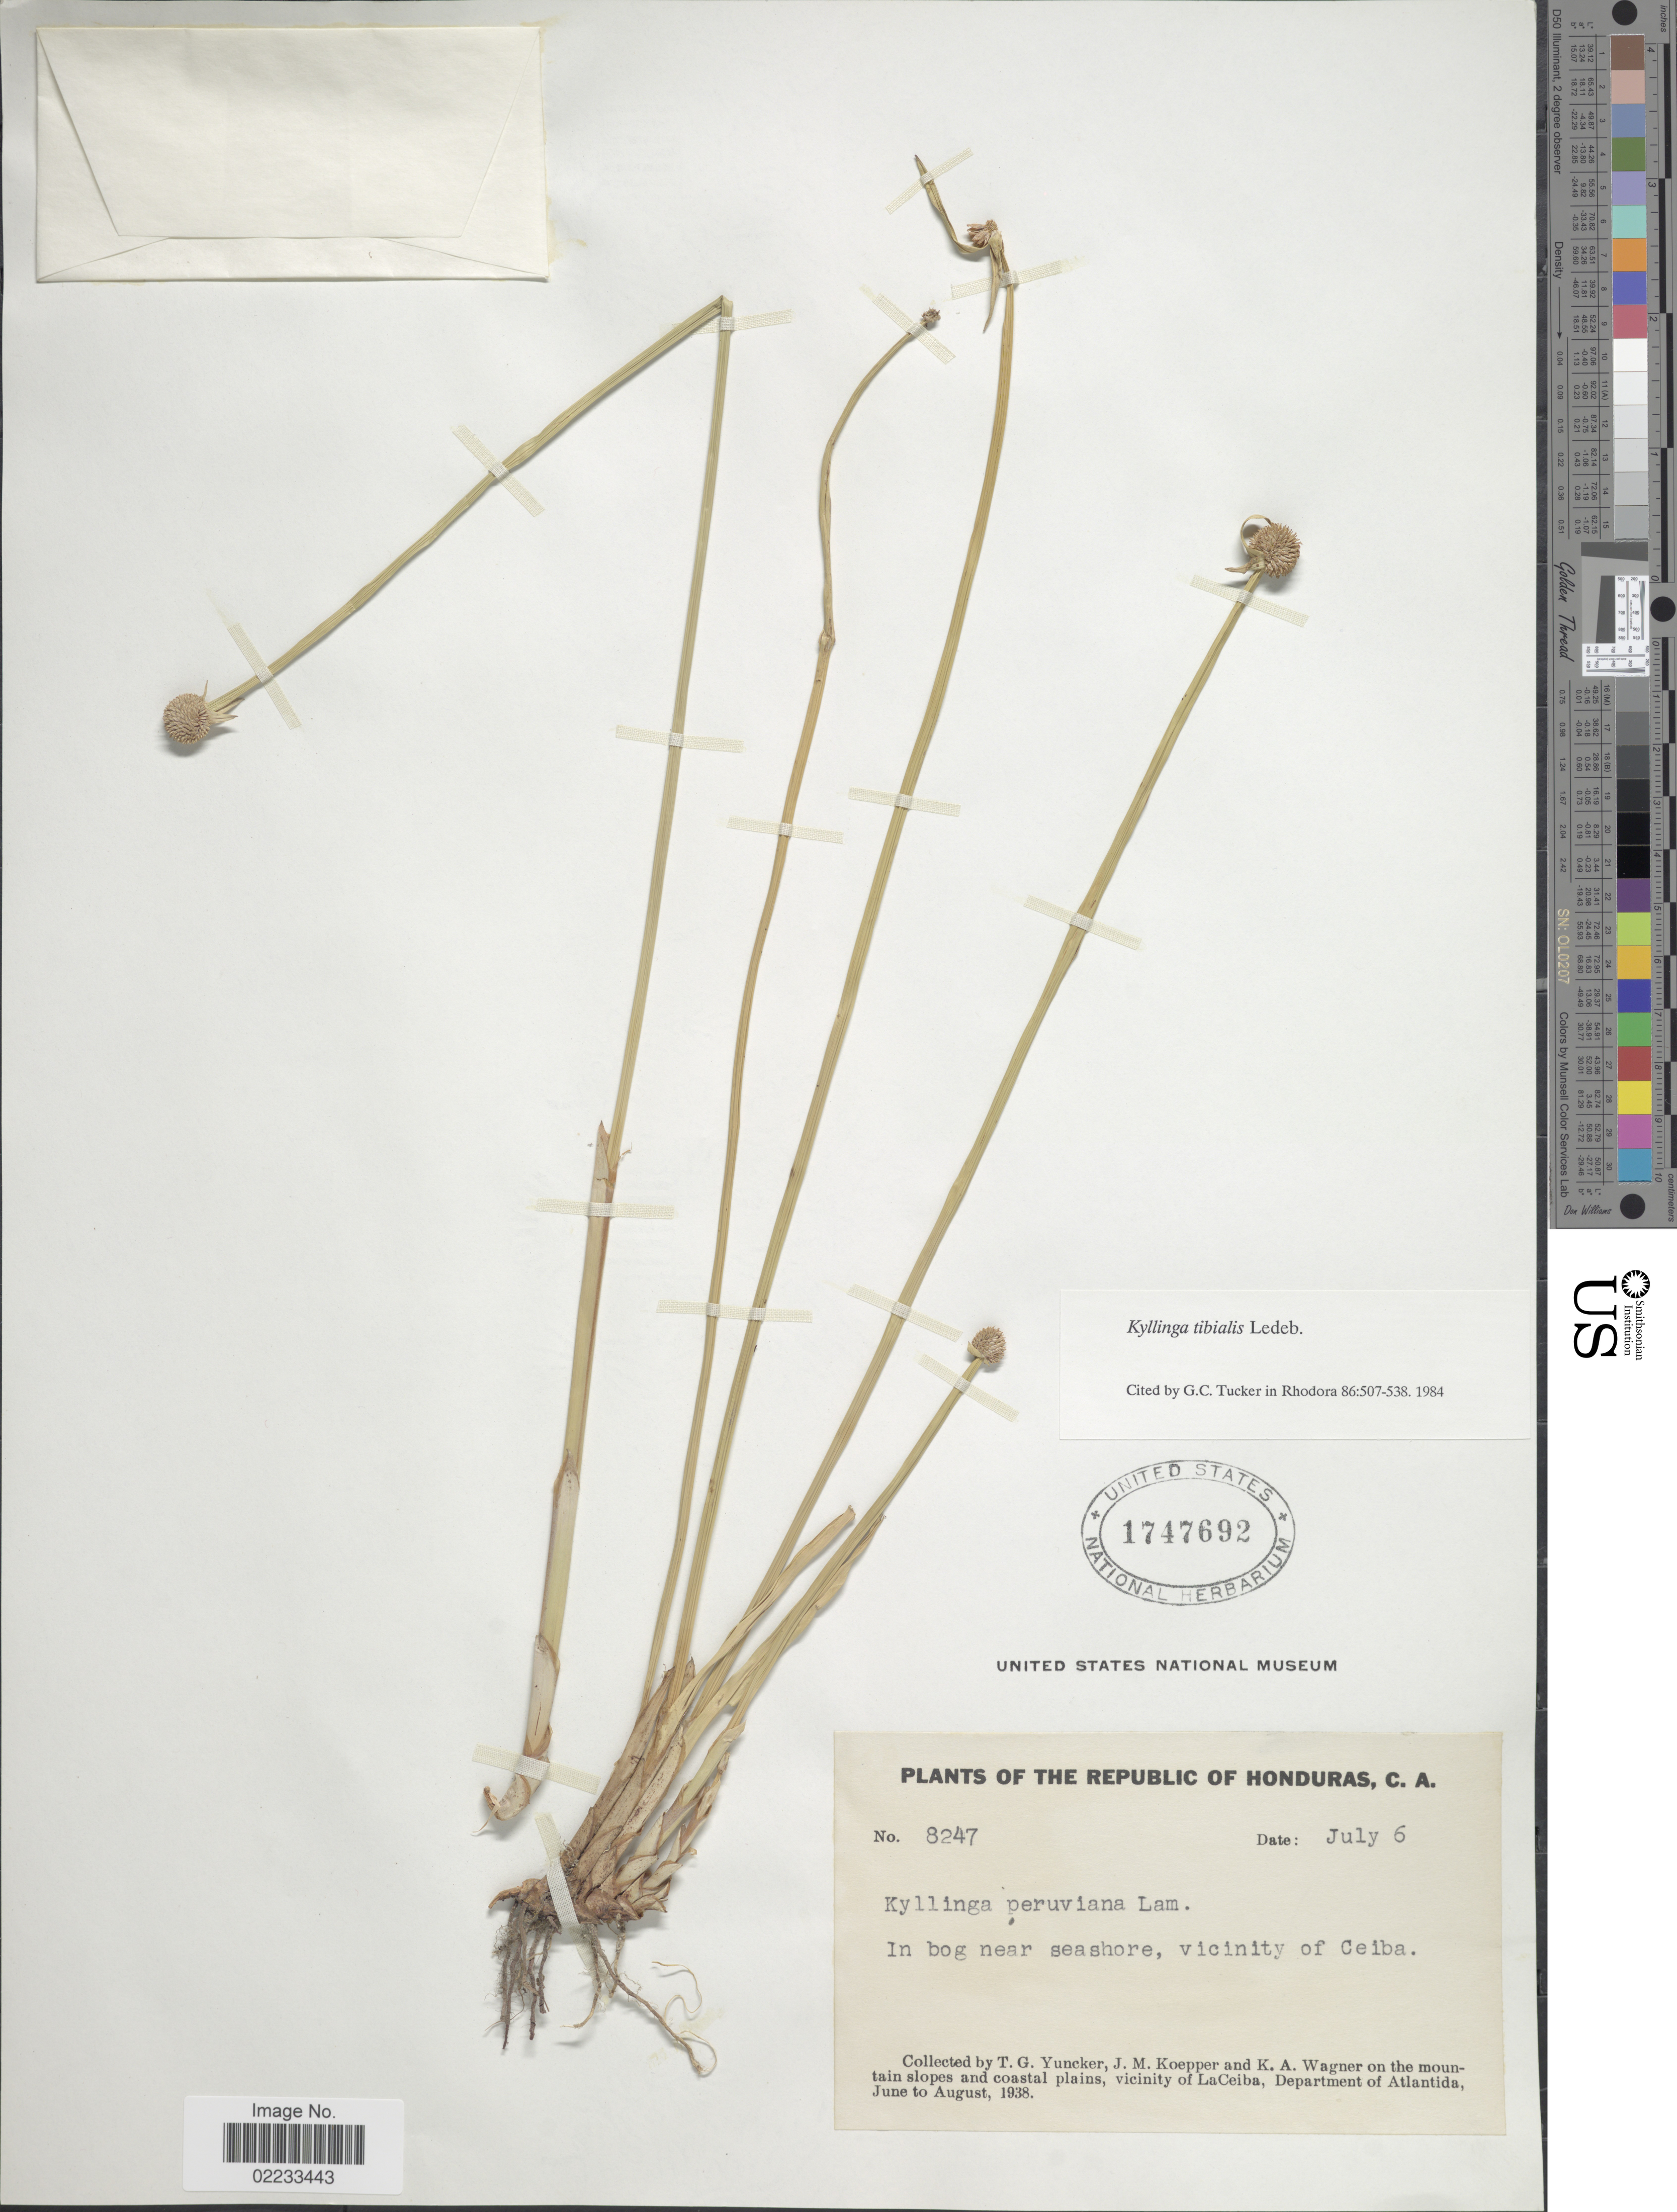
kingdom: Plantae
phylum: Tracheophyta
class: Liliopsida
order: Poales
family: Cyperaceae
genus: Cyperus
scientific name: Cyperus tibialis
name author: (Poit. ex Ledeb.) Govaerts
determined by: Strong, Mark T., (BOT), Smithsonian Institution - National Museum of Natural History (UNITED STATES)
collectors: T. G. Yuncker, J. M. Koepper & K. A. Wagner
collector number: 8247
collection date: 1938-07-06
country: Honduras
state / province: Atlántida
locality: Republic of Honduras. On the mountain slopes and coastal plains, vicinity of LaCeiba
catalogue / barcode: US 1747692